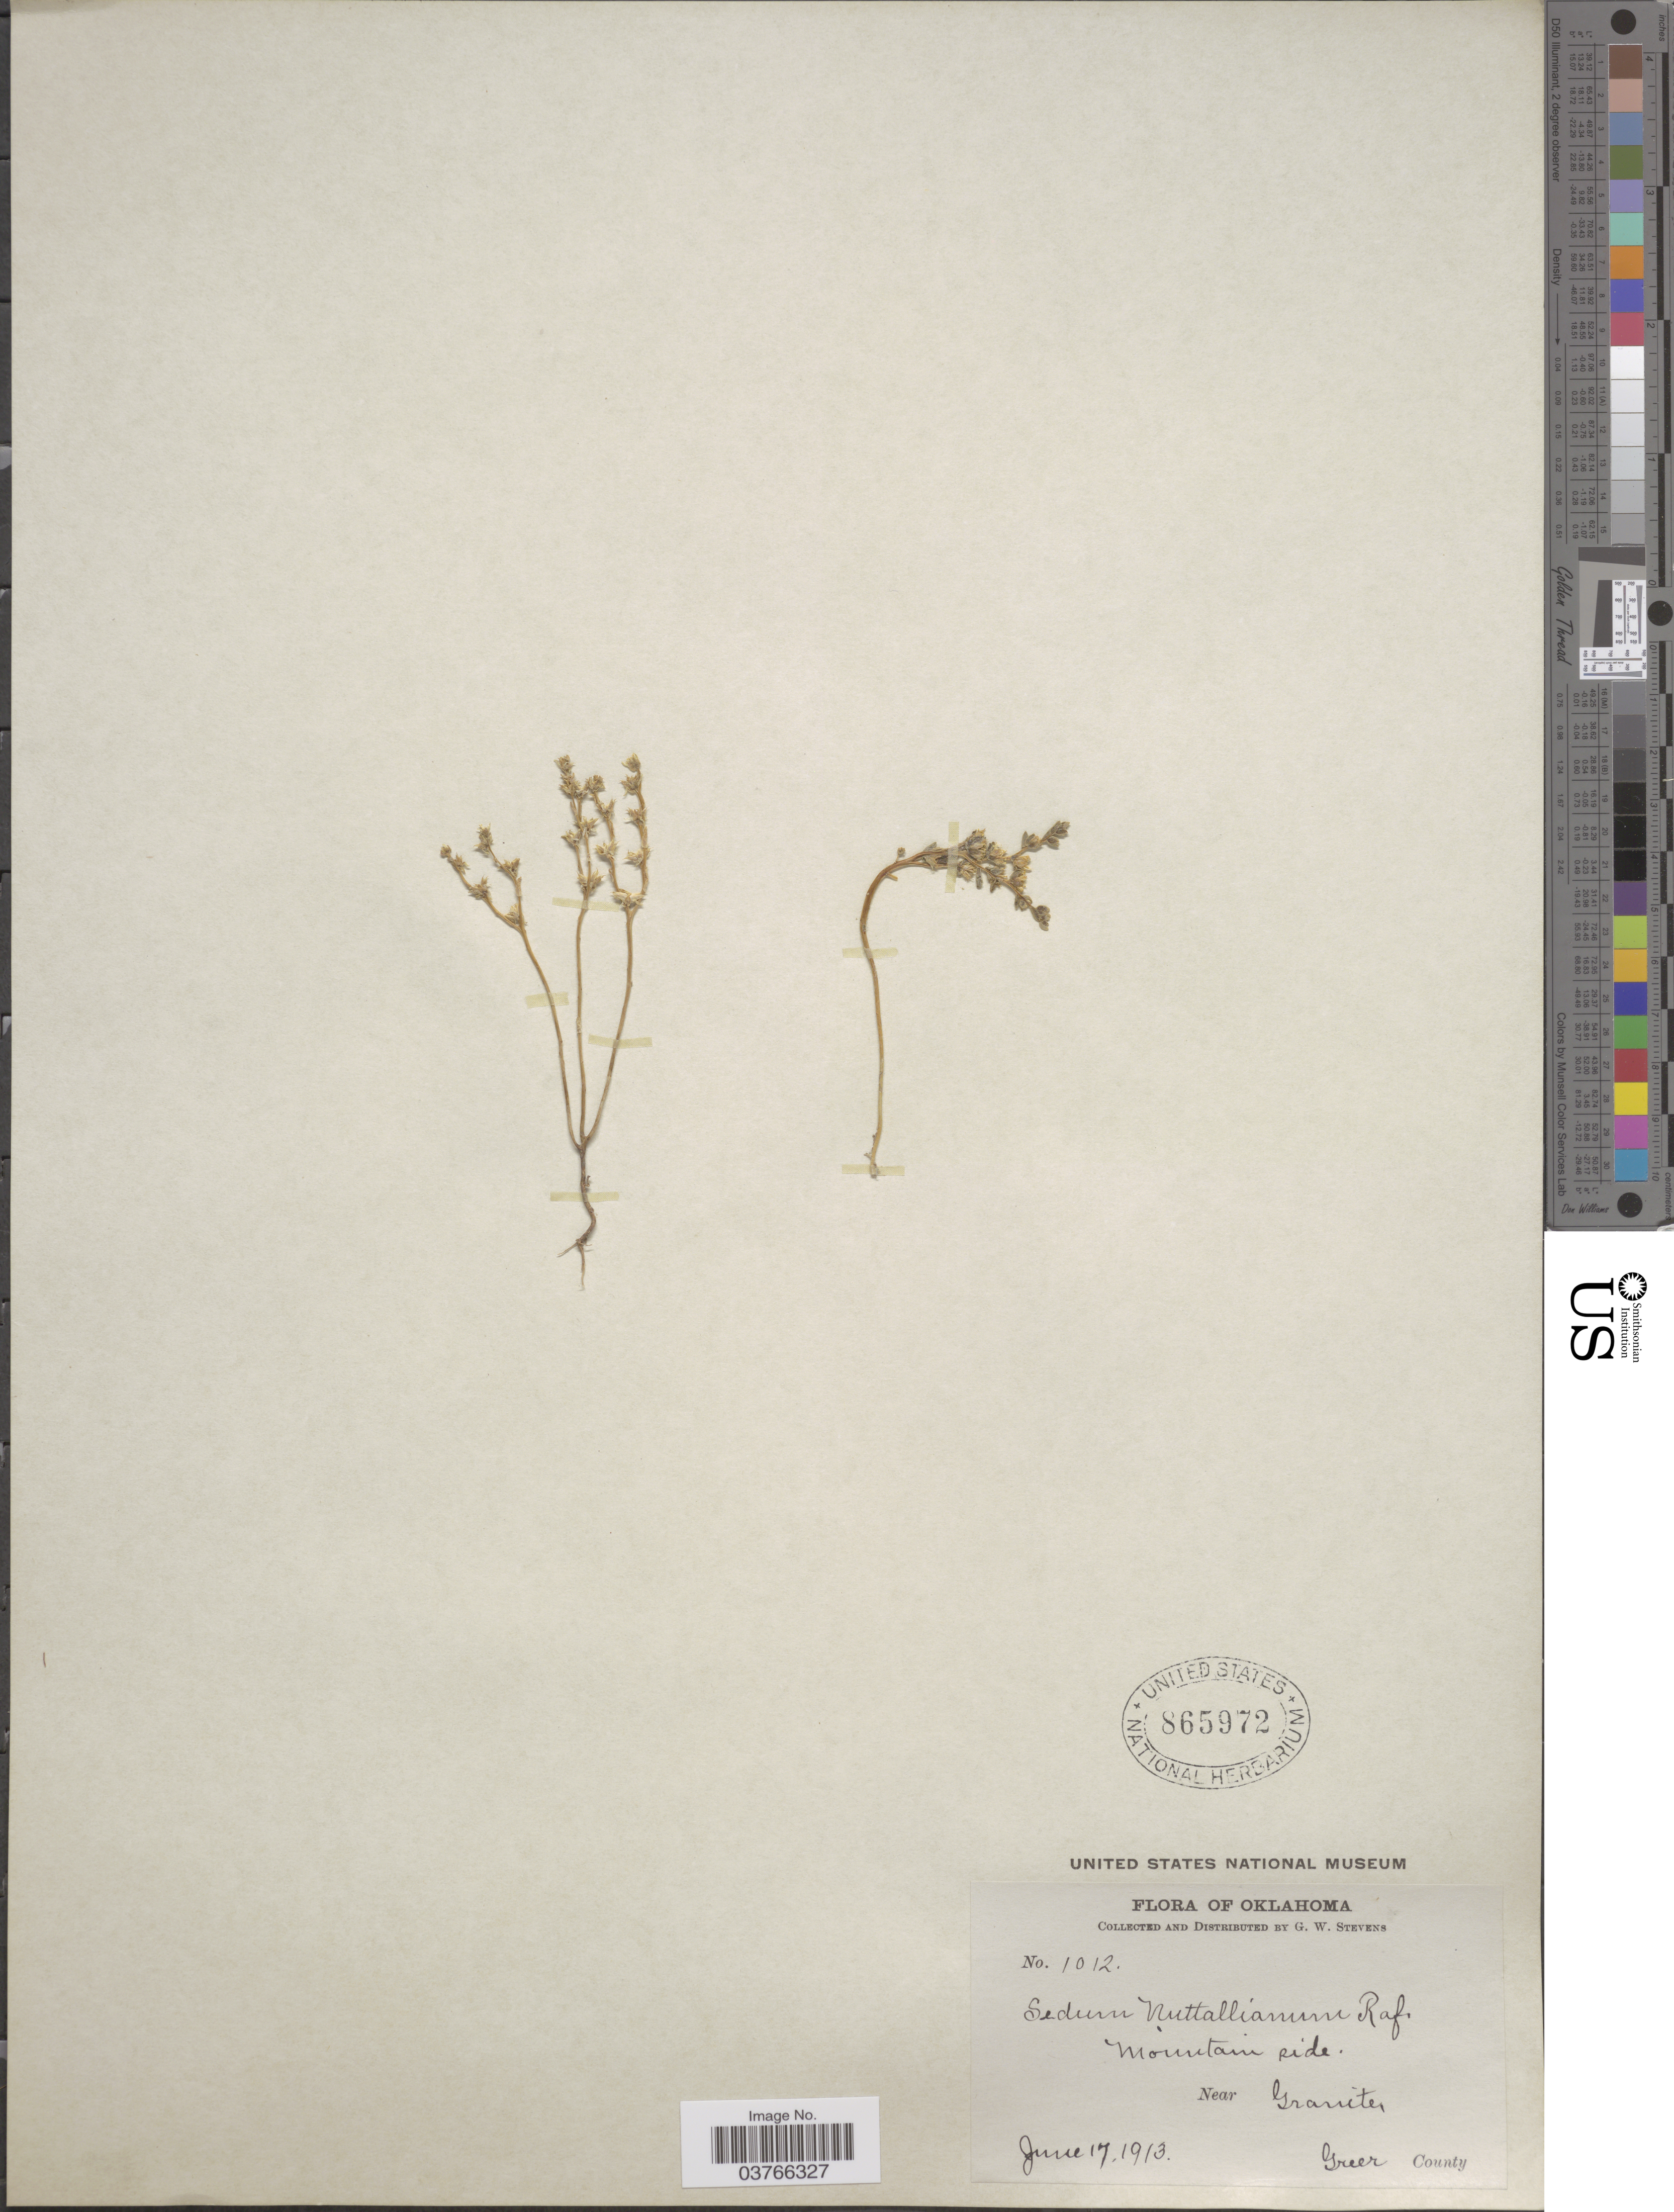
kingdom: Plantae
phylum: Tracheophyta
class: Magnoliopsida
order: Saxifragales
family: Crassulaceae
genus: Sedum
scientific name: Sedum nuttallianum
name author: Raf.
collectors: G. W. Stevens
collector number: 1012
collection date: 1913-06-17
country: United States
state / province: Oklahoma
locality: Mountain ride, near Granites. Greer County.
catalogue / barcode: US 865972